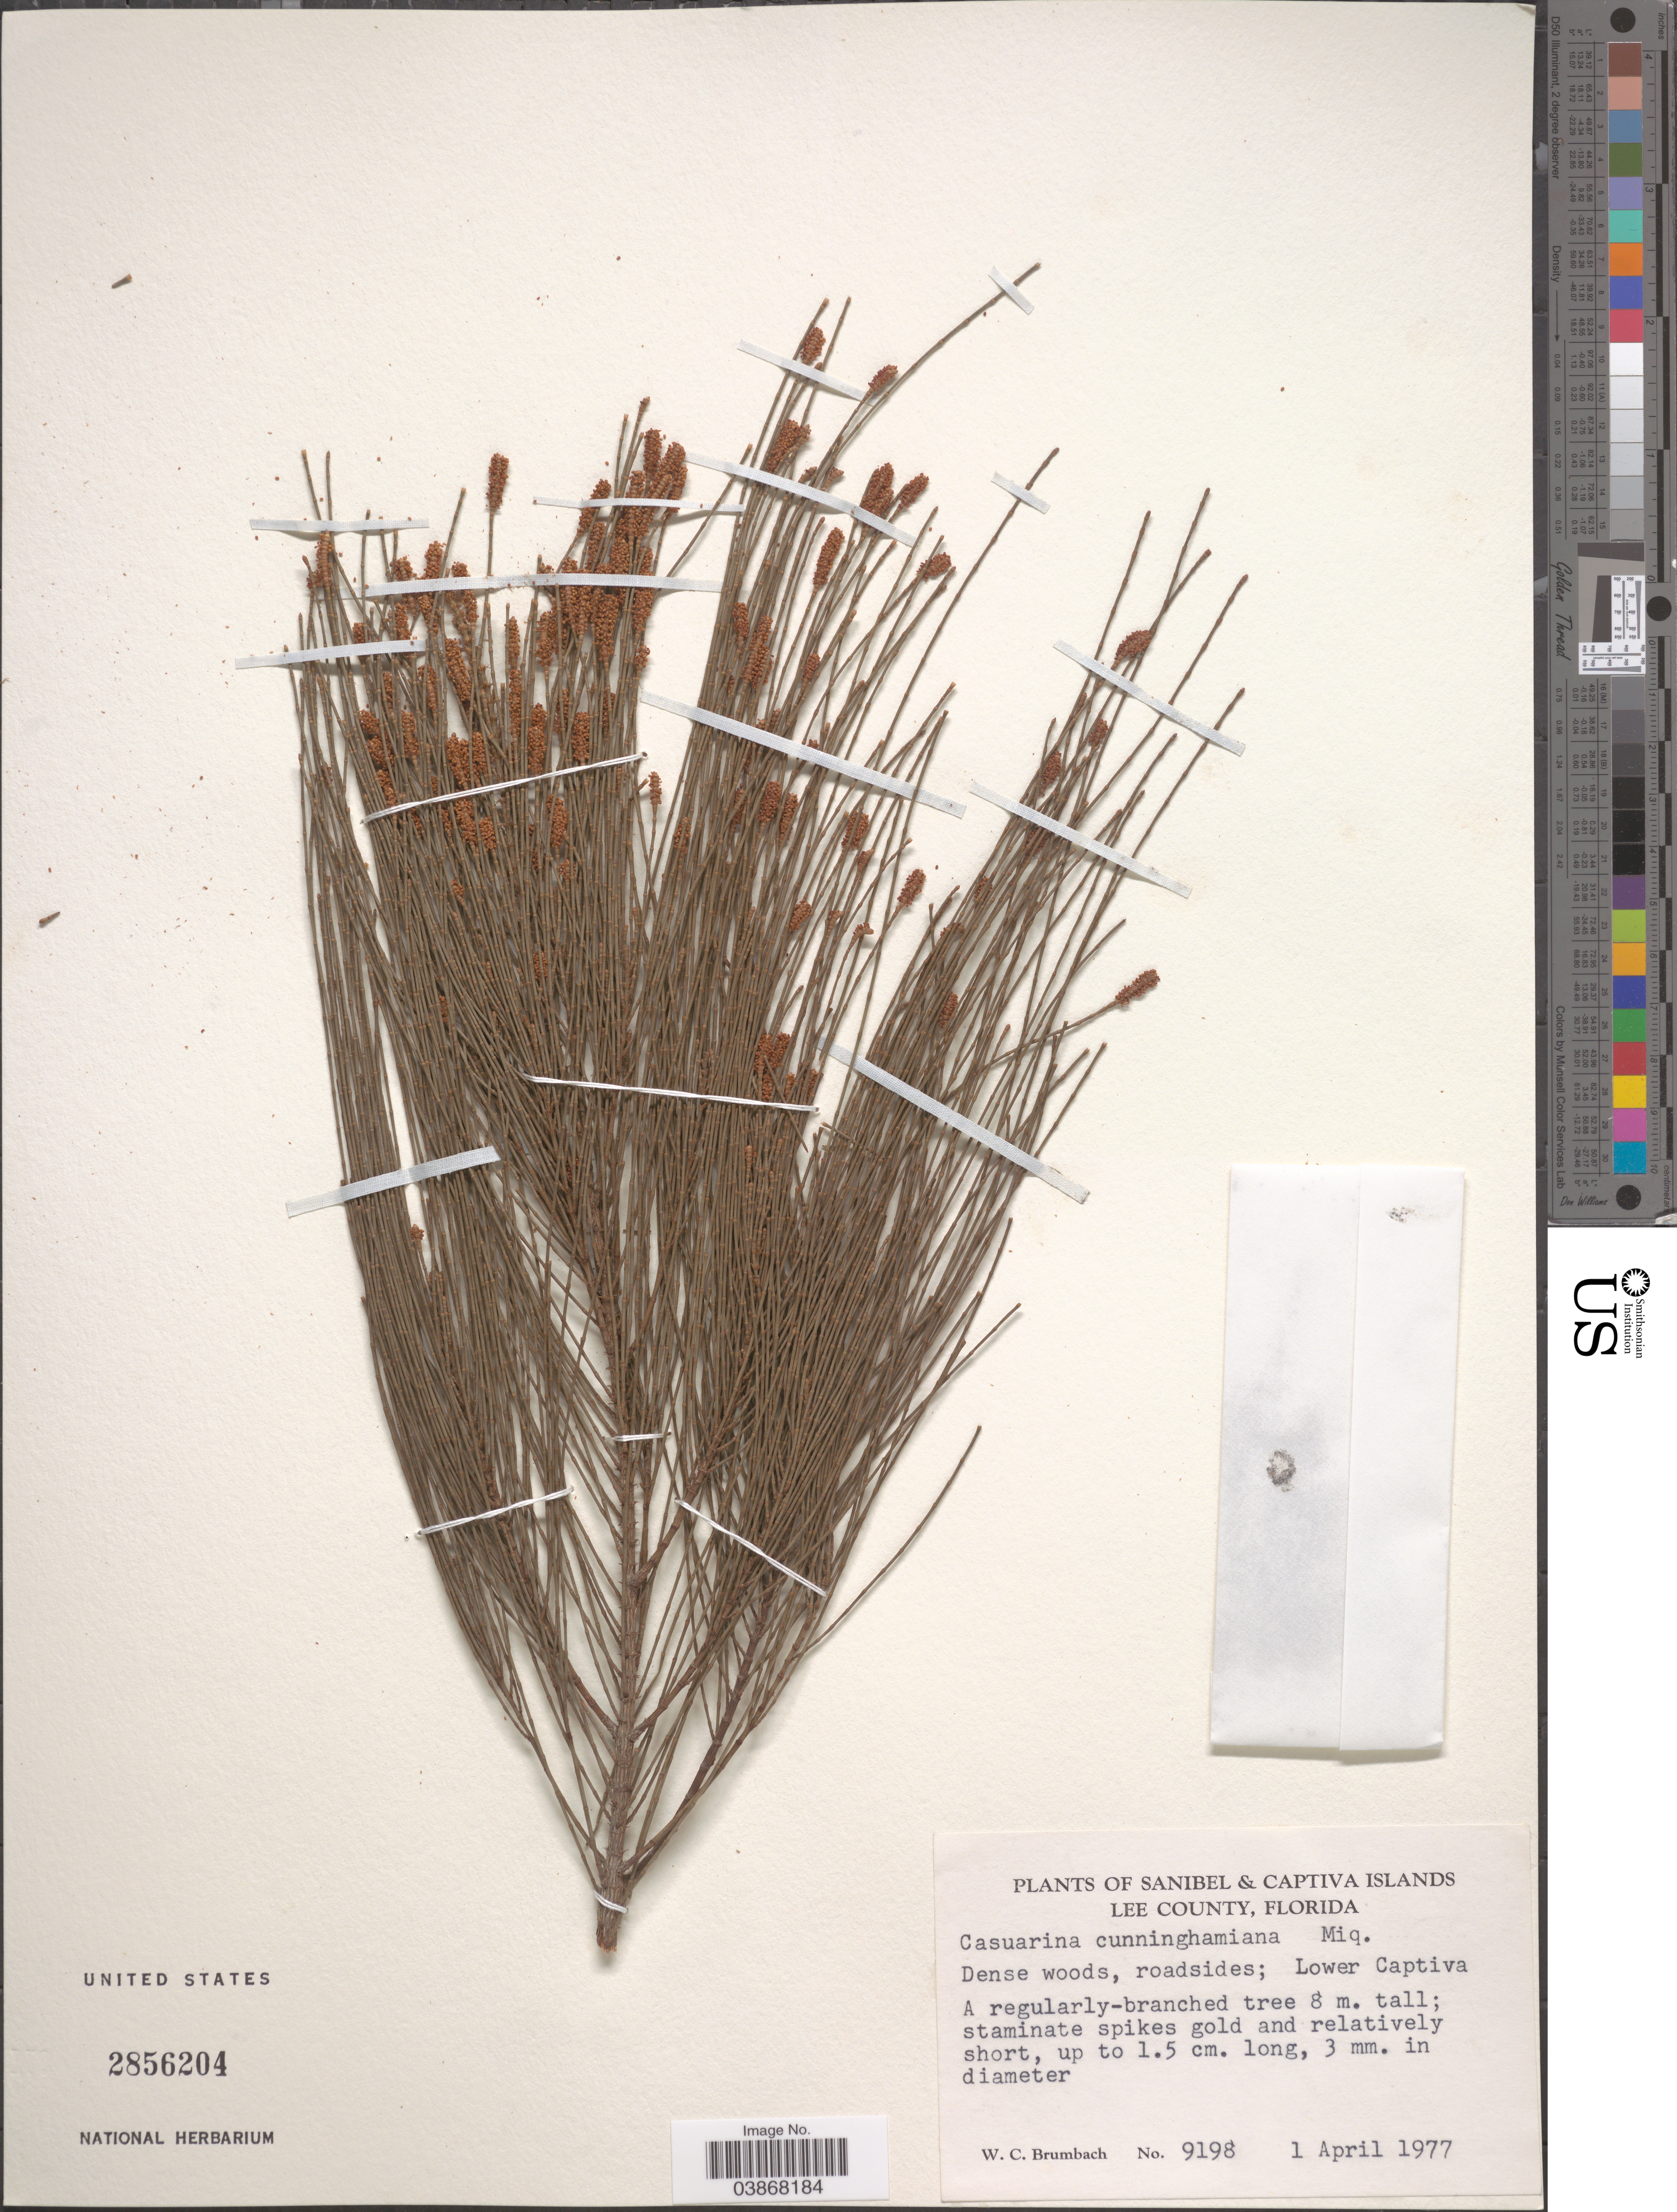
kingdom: Plantae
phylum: Tracheophyta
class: Magnoliopsida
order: Fagales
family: Casuarinaceae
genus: Casuarina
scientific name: Casuarina cunninghamiana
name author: Miq.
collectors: W. C. Brumbach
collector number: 9198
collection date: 1977-04-01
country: United States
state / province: Florida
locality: Lee County. Lower Captiva.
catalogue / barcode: US 2856204